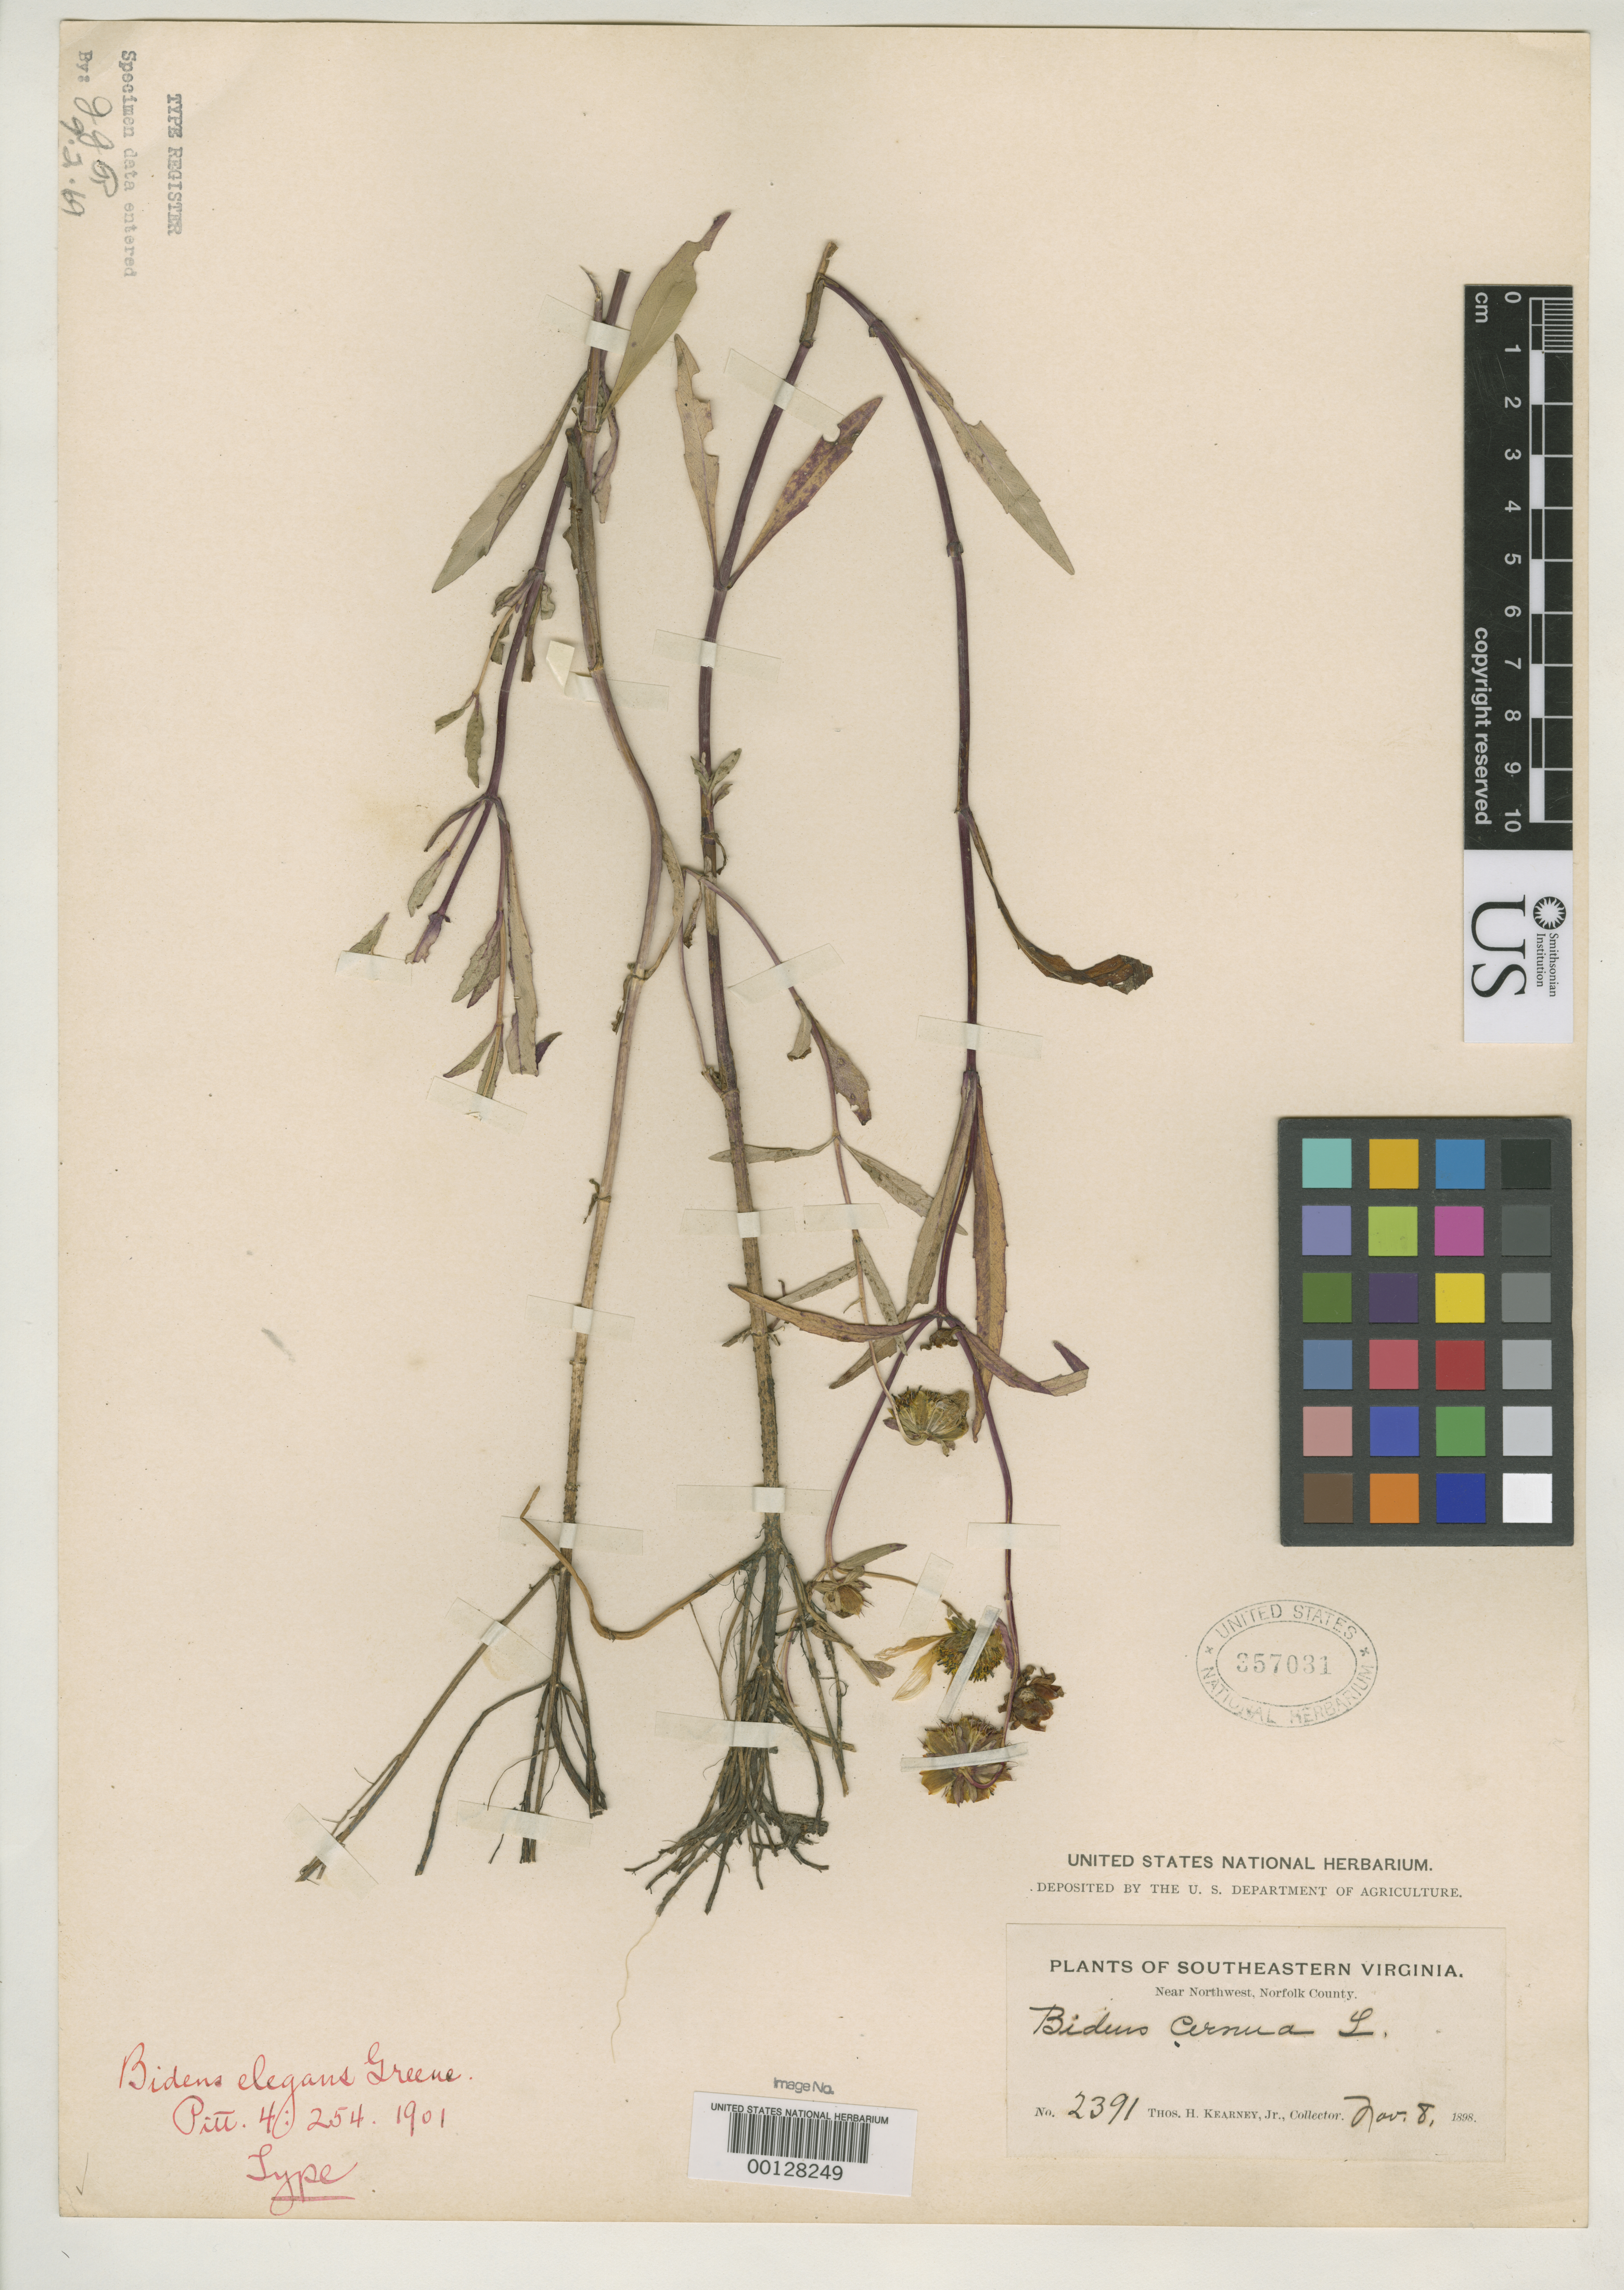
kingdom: Plantae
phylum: Tracheophyta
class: Magnoliopsida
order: Asterales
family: Asteraceae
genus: Bidens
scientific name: Bidens elegans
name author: Greene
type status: Holotype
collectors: T. H. Kearney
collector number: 2391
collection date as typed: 08 Nov 1898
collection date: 1898-11-08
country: United States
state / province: Virginia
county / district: City of Norfolk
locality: Northwest.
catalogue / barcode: US 357031